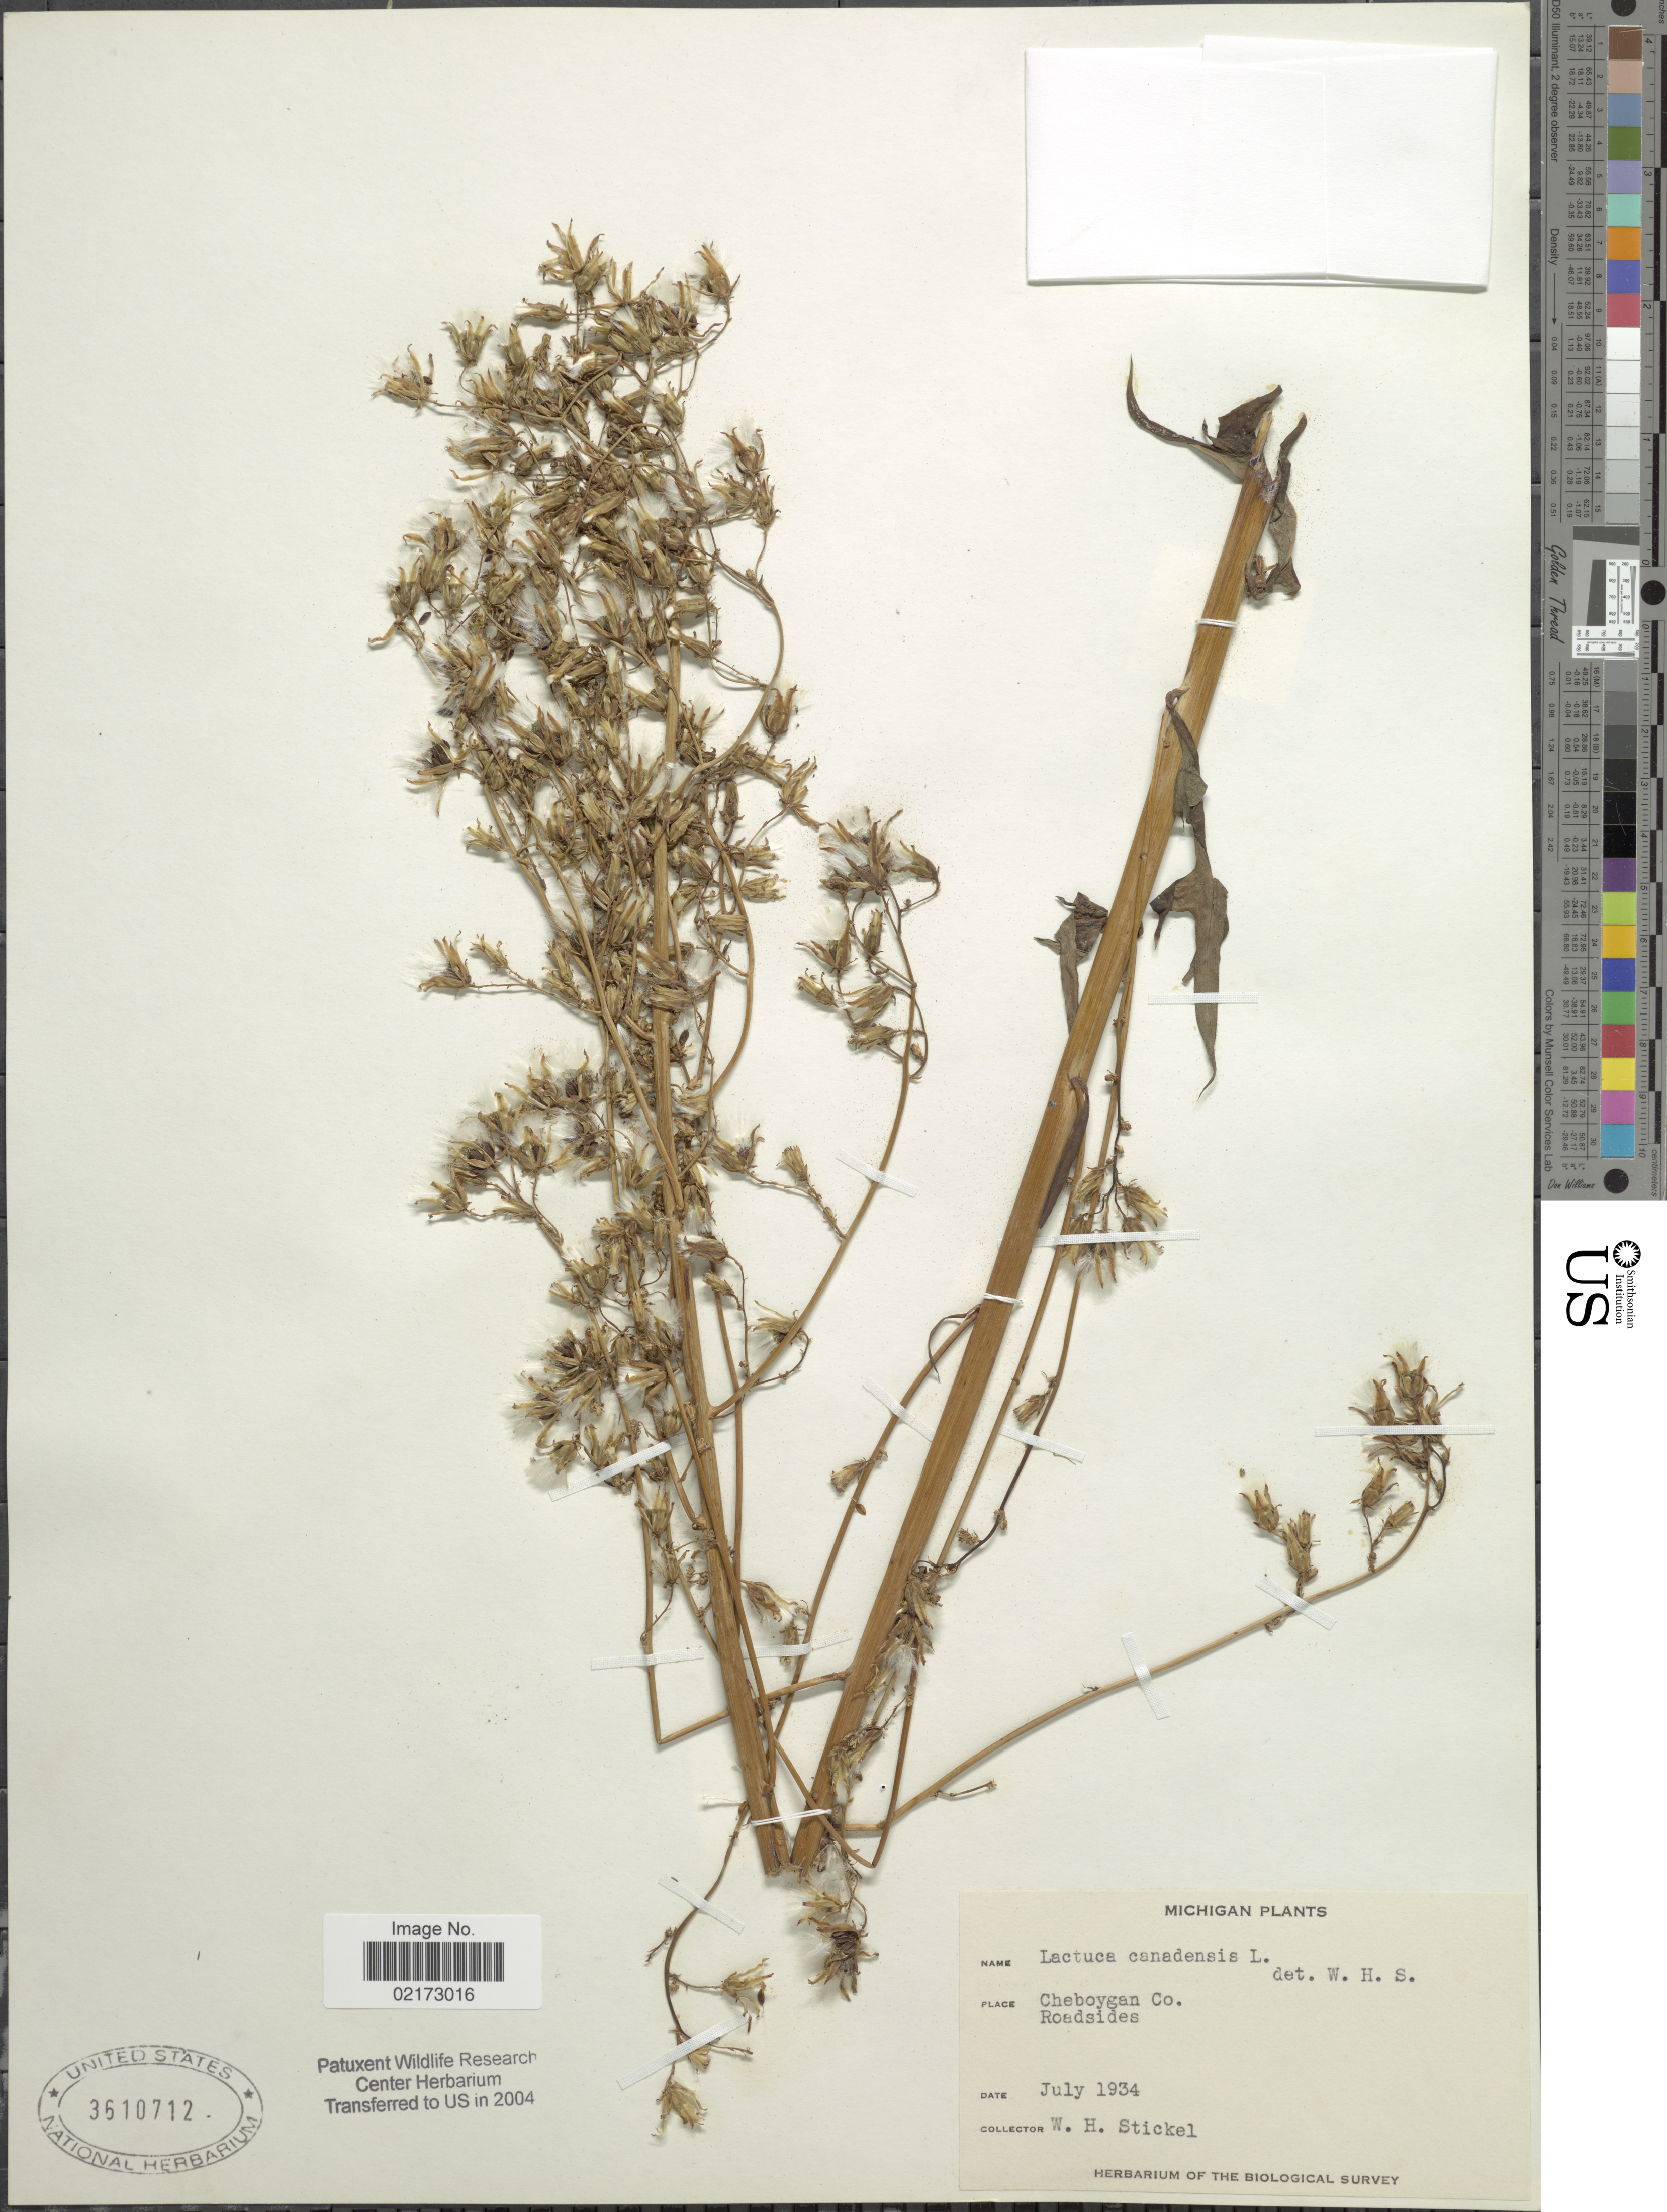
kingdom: Plantae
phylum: Tracheophyta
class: Magnoliopsida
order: Asterales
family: Asteraceae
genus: Lactuca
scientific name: Lactuca canadensis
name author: L.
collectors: W. Stickel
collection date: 1934-07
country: United States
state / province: Michigan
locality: Cheboygan Co.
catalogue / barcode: US 3610712